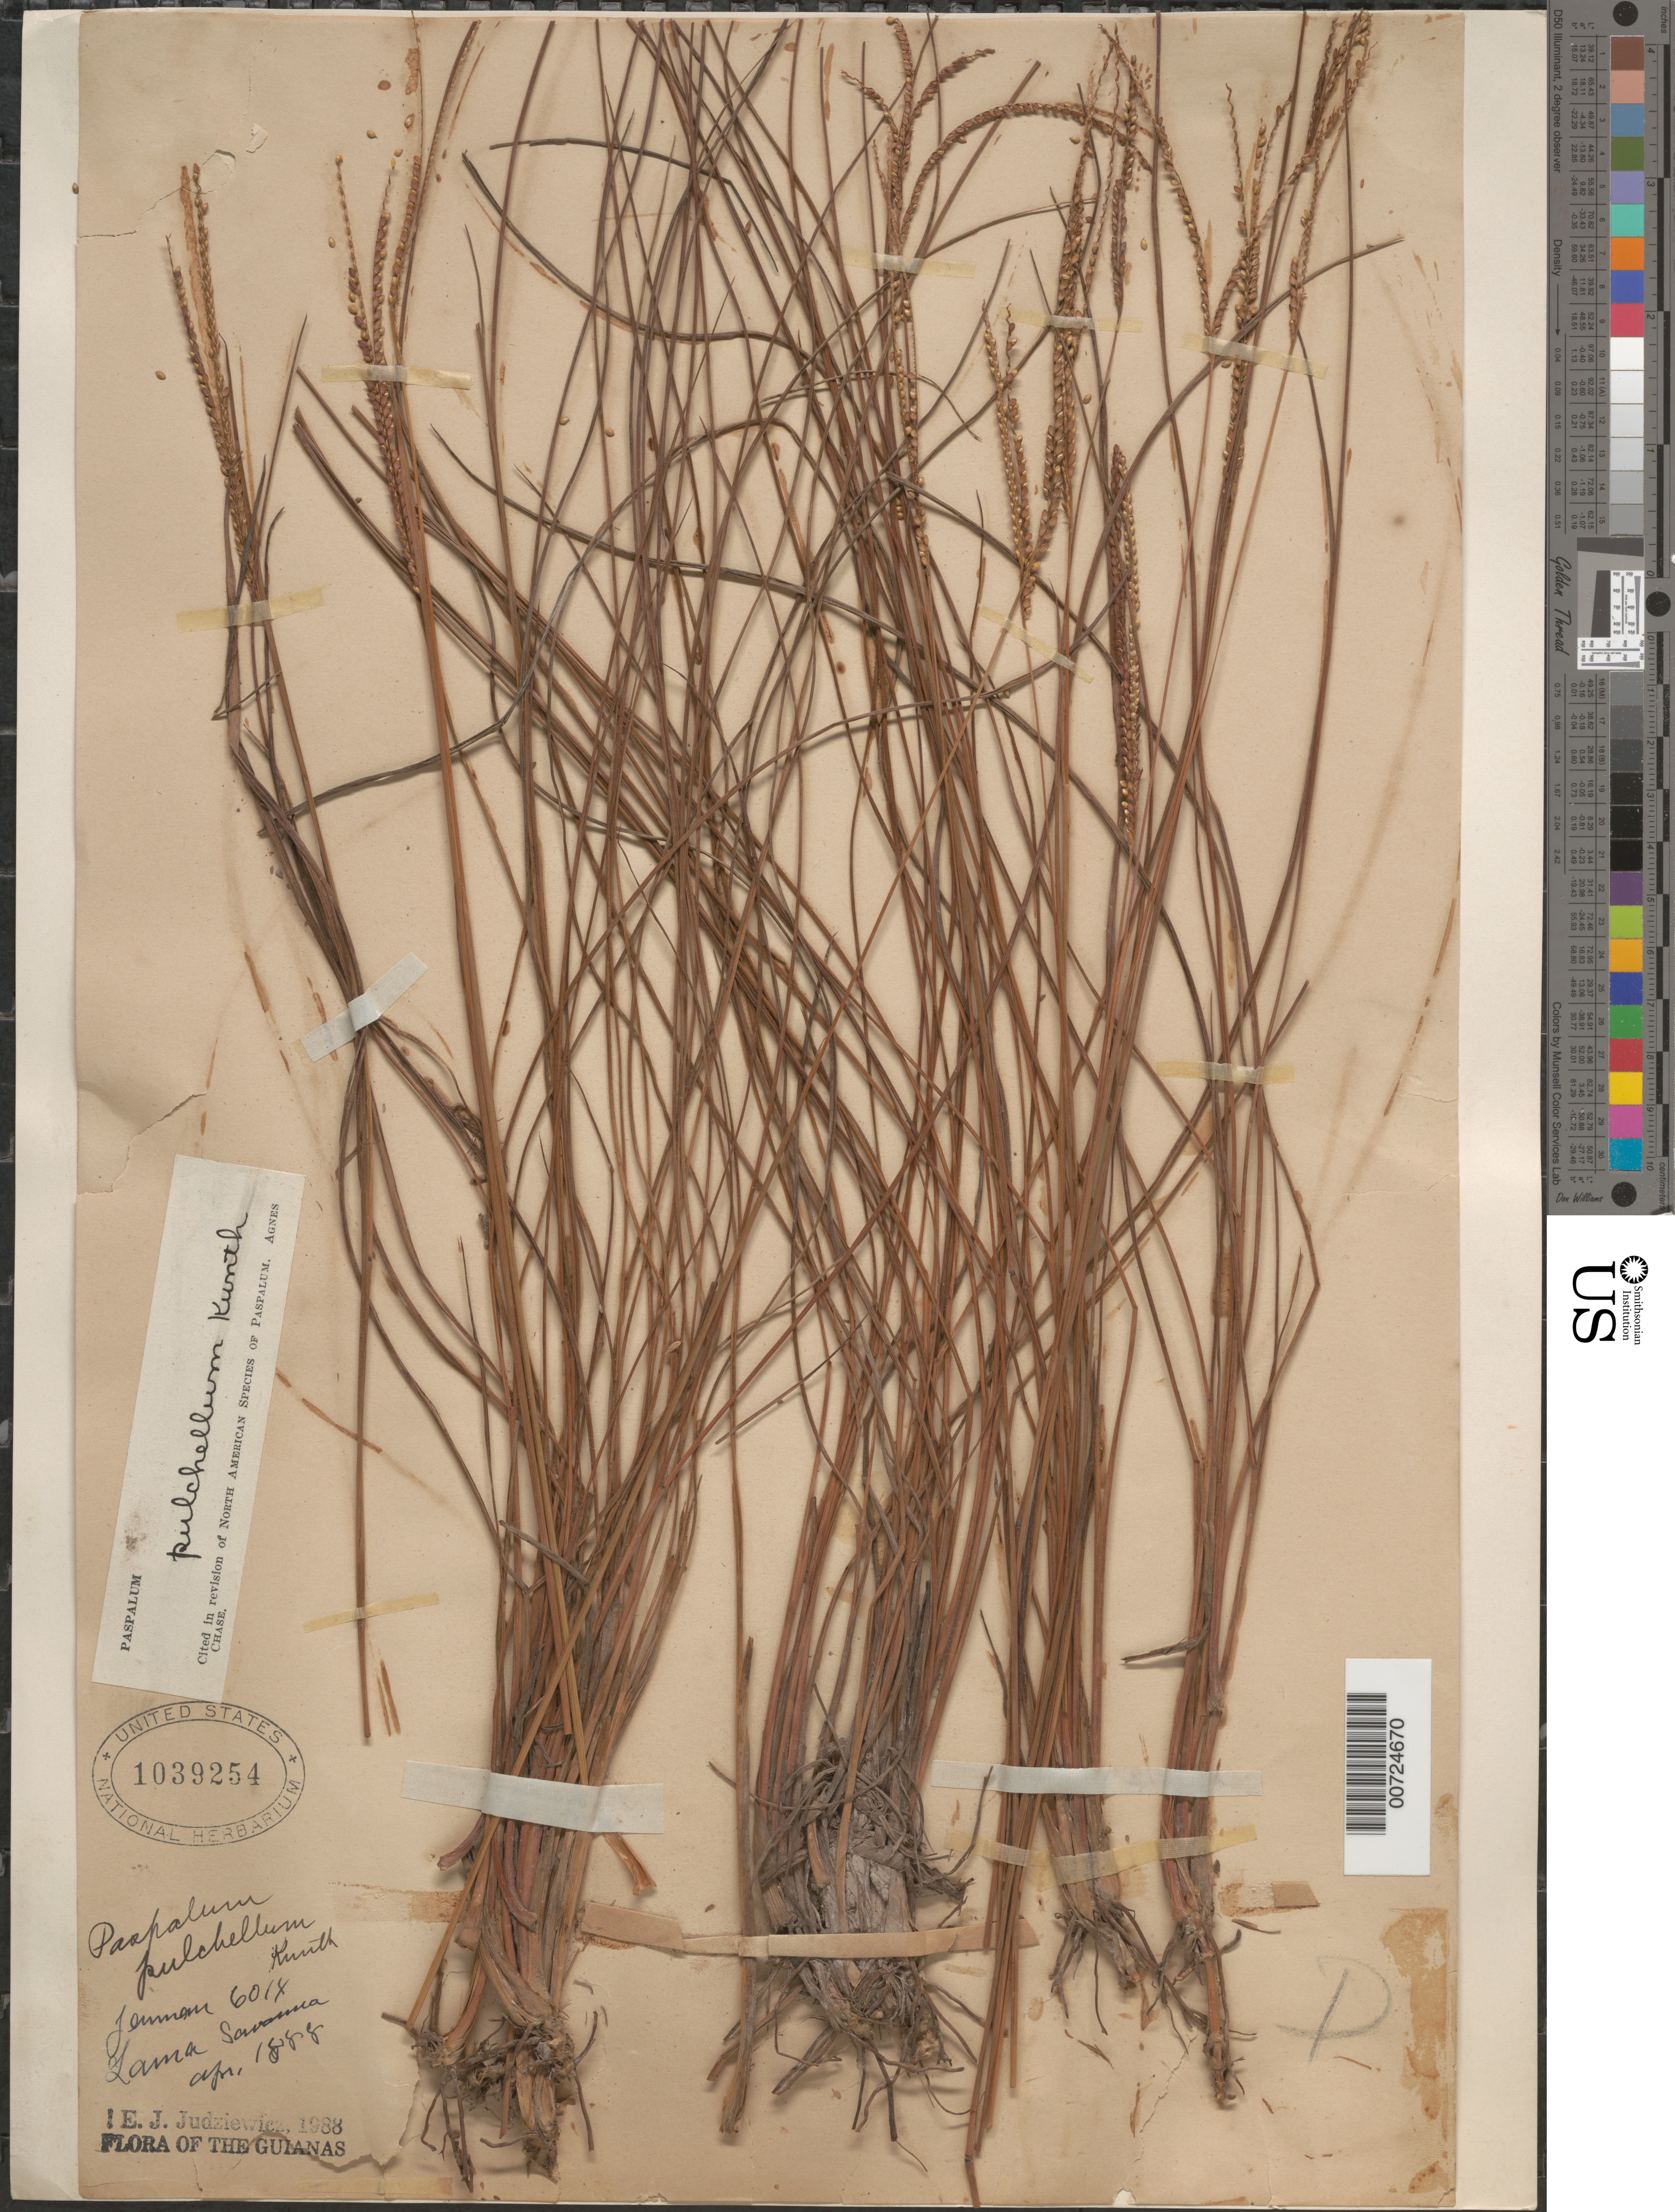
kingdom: Plantae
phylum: Tracheophyta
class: Liliopsida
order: Poales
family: Poaceae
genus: Paspalum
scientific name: Paspalum pulchellum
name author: Kunth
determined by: Judziewicz, E. J.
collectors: G. S. Jenman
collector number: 6014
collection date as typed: April 1888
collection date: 1888-04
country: Guyana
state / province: Demerara-Mahaica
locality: Lama Savanna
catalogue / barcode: US 1039254